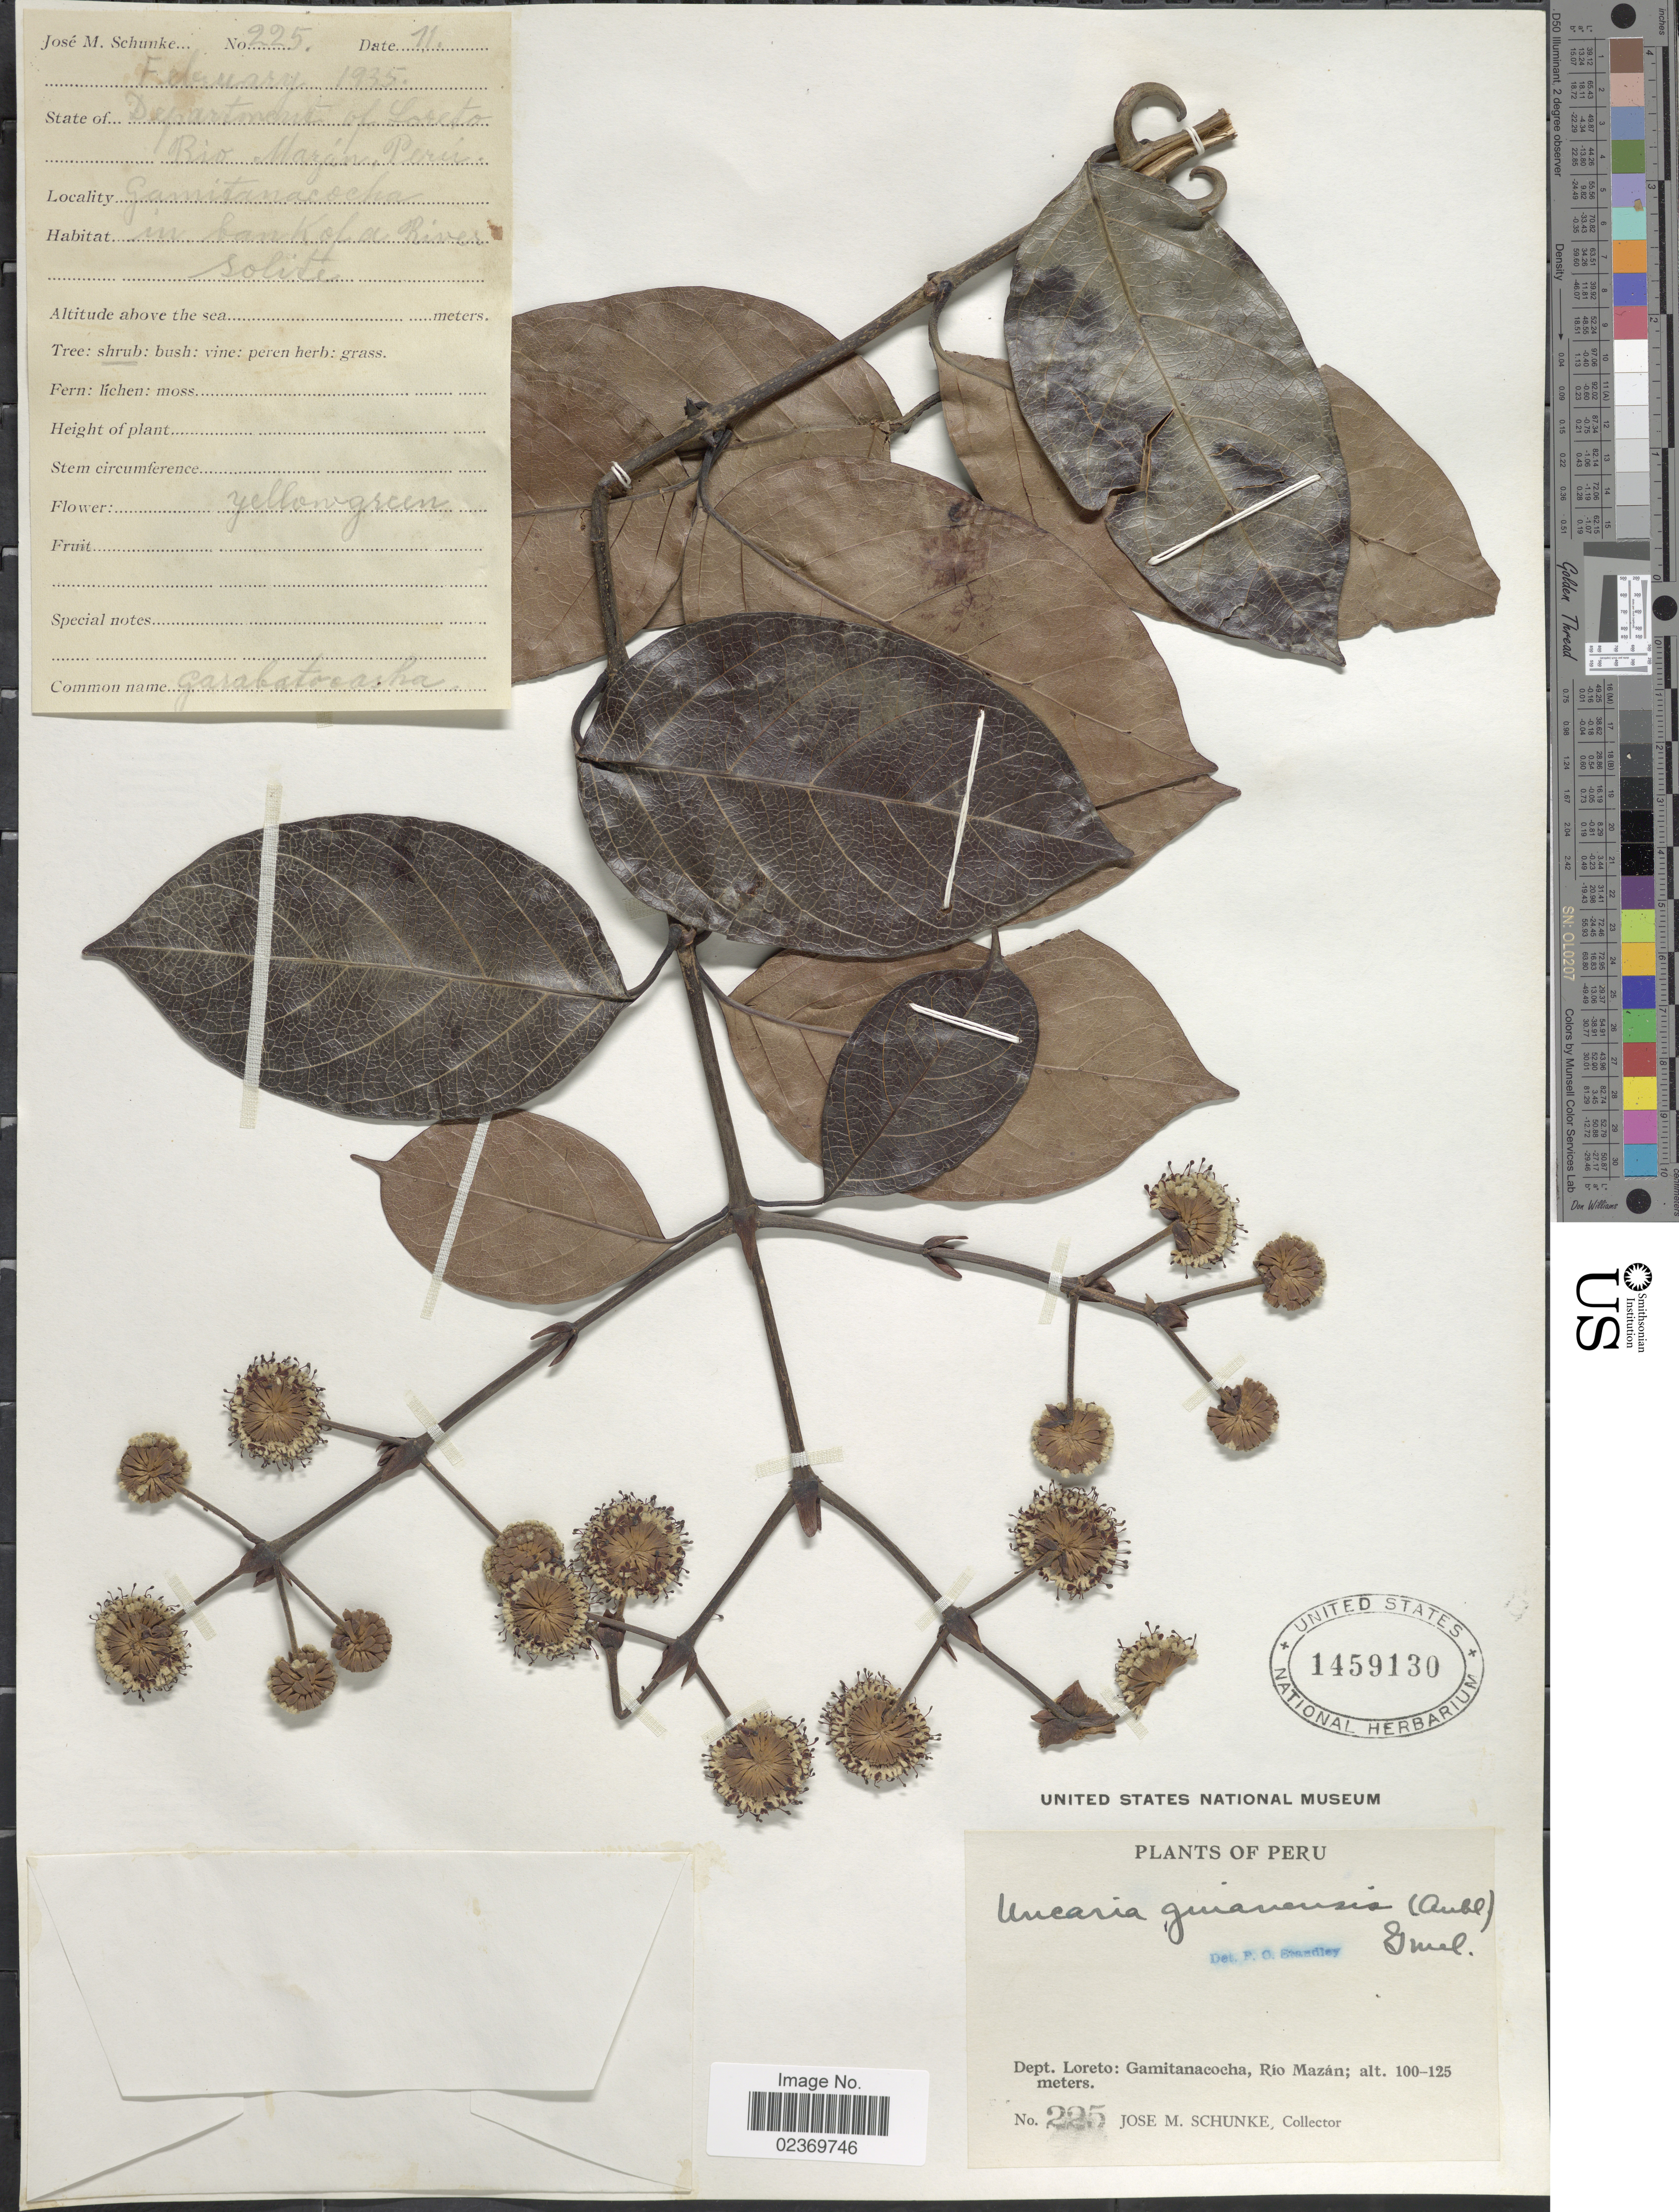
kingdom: Plantae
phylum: Tracheophyta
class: Magnoliopsida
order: Gentianales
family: Rubiaceae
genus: Uncaria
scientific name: Uncaria guianensis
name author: (Aubl.) J.F. Gmel.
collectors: J. M. Schunke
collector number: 225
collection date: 1935-02-11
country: Peru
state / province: Loreto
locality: Dept. Loreto: Gamitanacocha, Rio Mazan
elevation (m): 100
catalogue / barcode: US 1459130